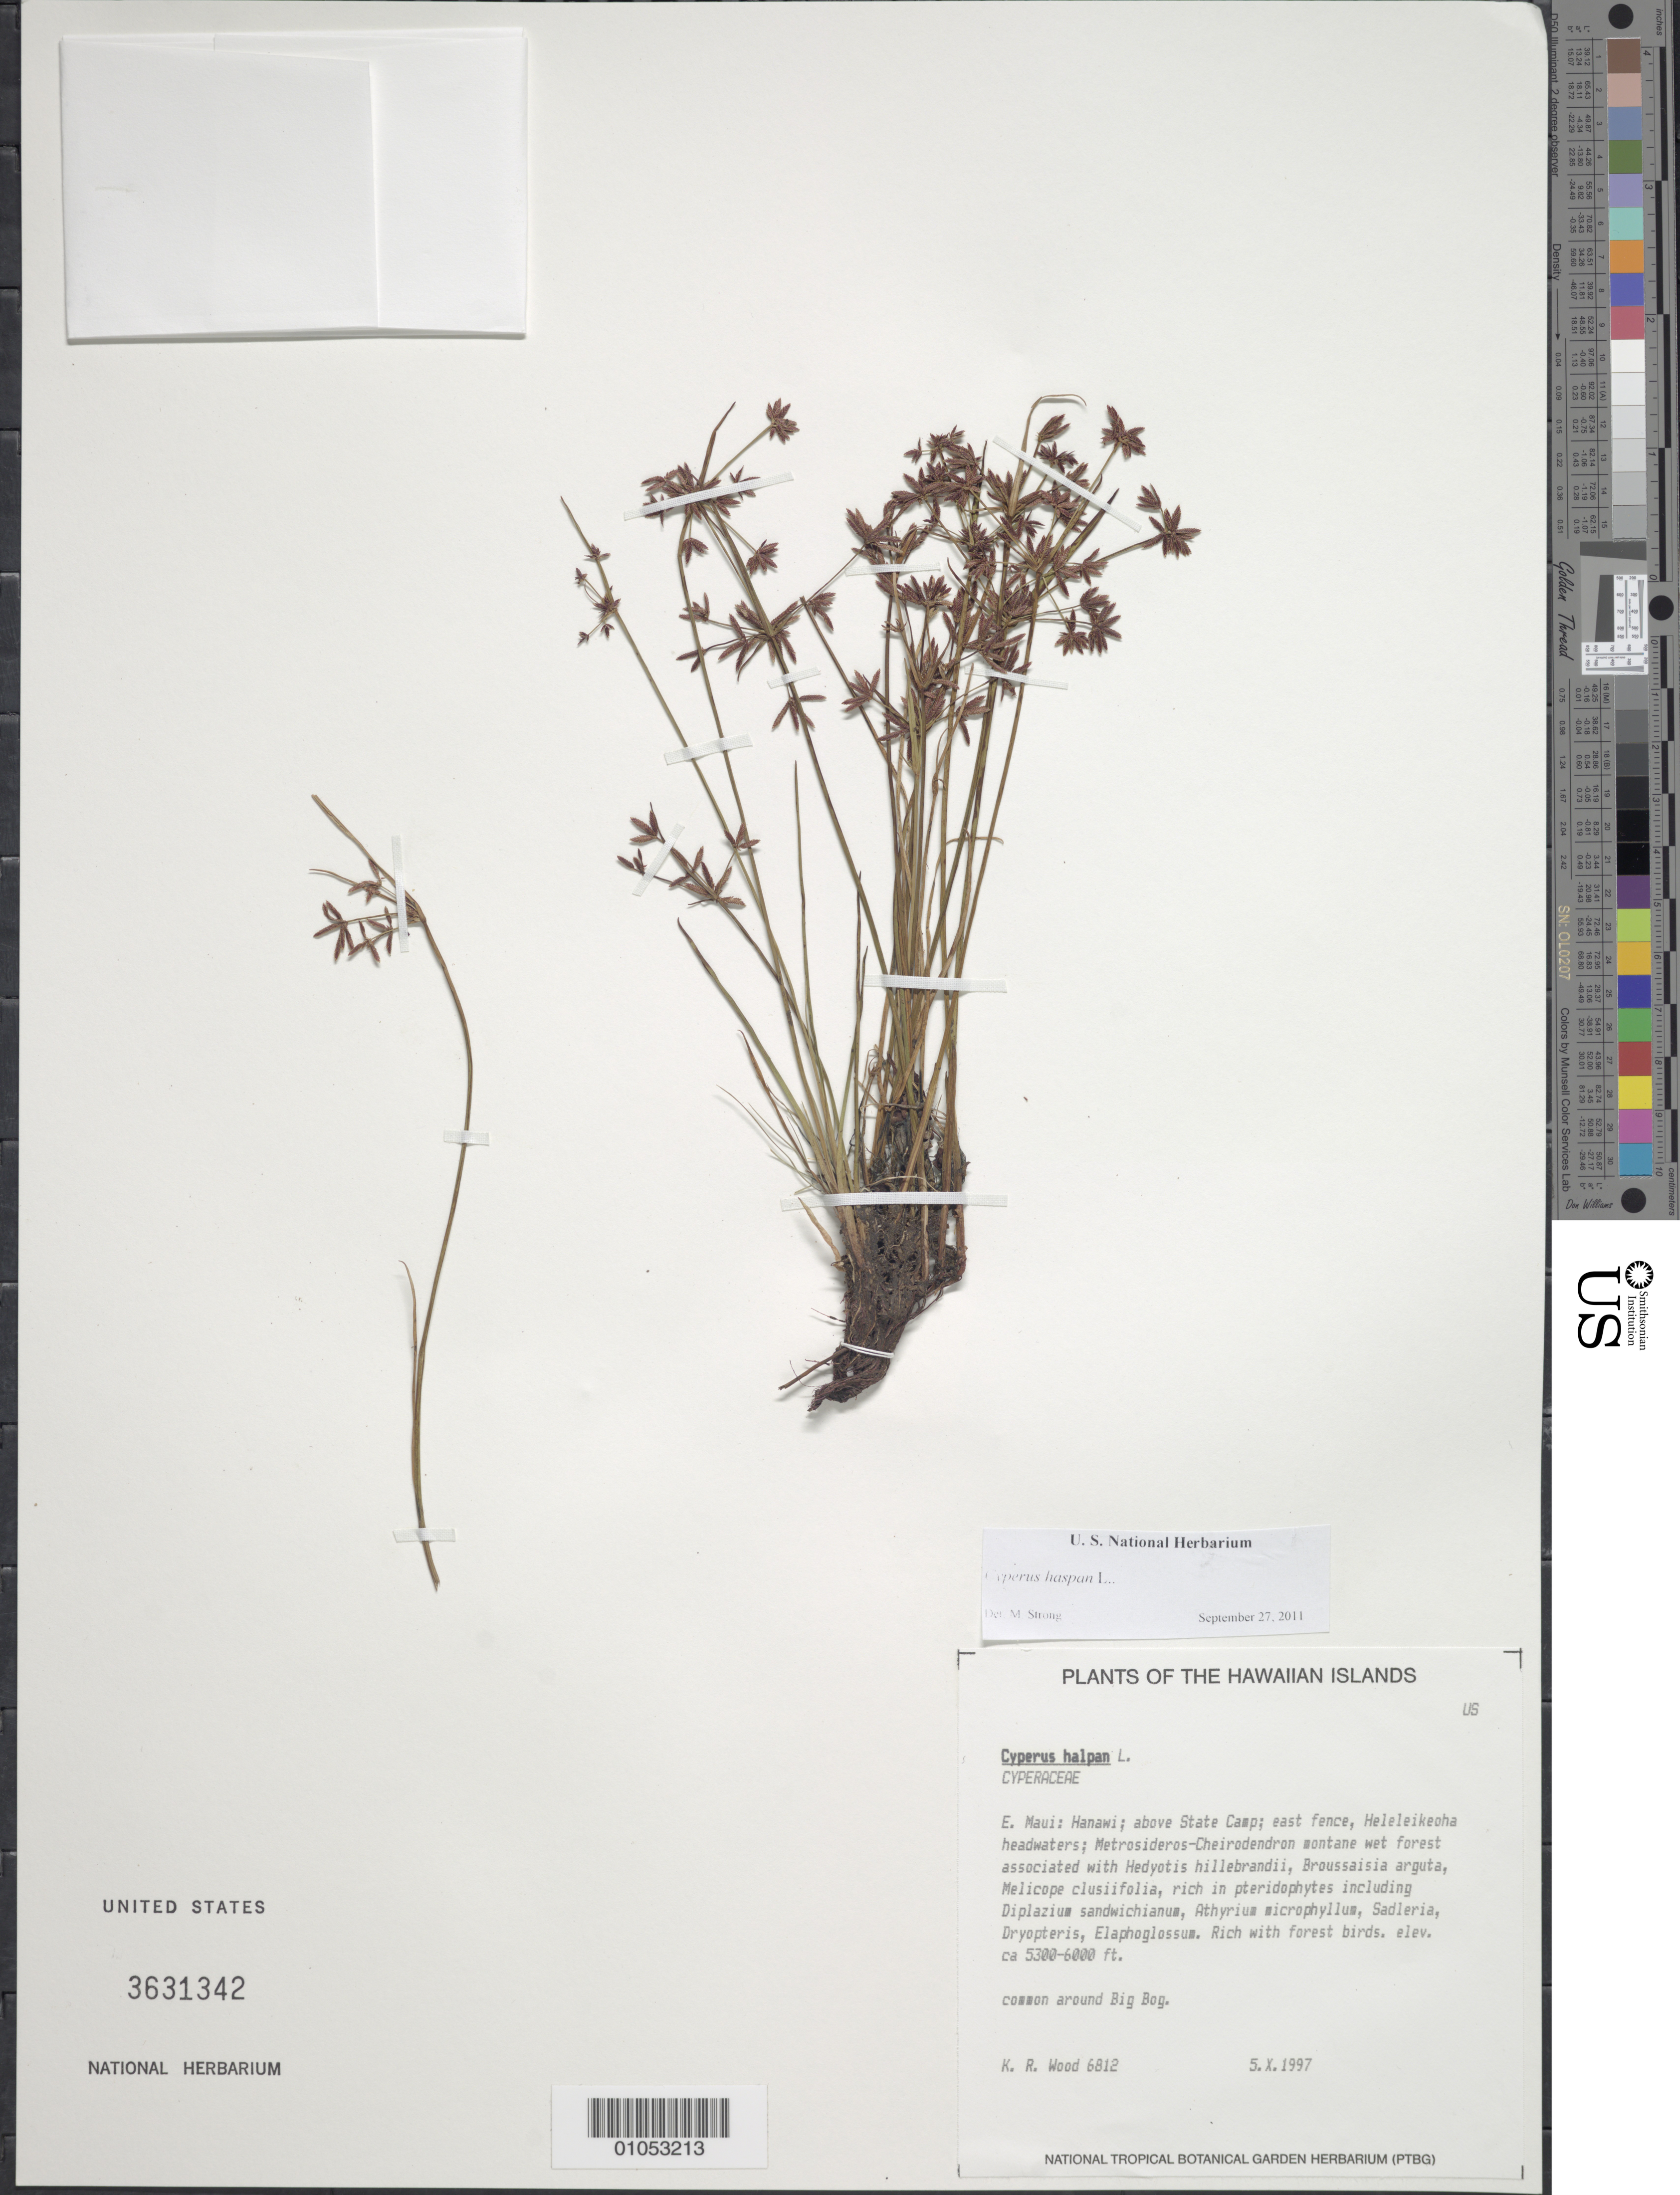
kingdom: Plantae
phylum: Tracheophyta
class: Liliopsida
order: Poales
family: Cyperaceae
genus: Cyperus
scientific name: Cyperus haspan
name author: L.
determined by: Strong, M. T., (US), Smithsonian Institution - National Museum of Natural History (UNITED STATES)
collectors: K. R. Wood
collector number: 6812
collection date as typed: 5 Oct 1997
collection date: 1997-10-05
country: United States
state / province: Hawaii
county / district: Maui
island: Maui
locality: East Maui. Hanawi, above State Camp.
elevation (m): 1615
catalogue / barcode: US 3631342